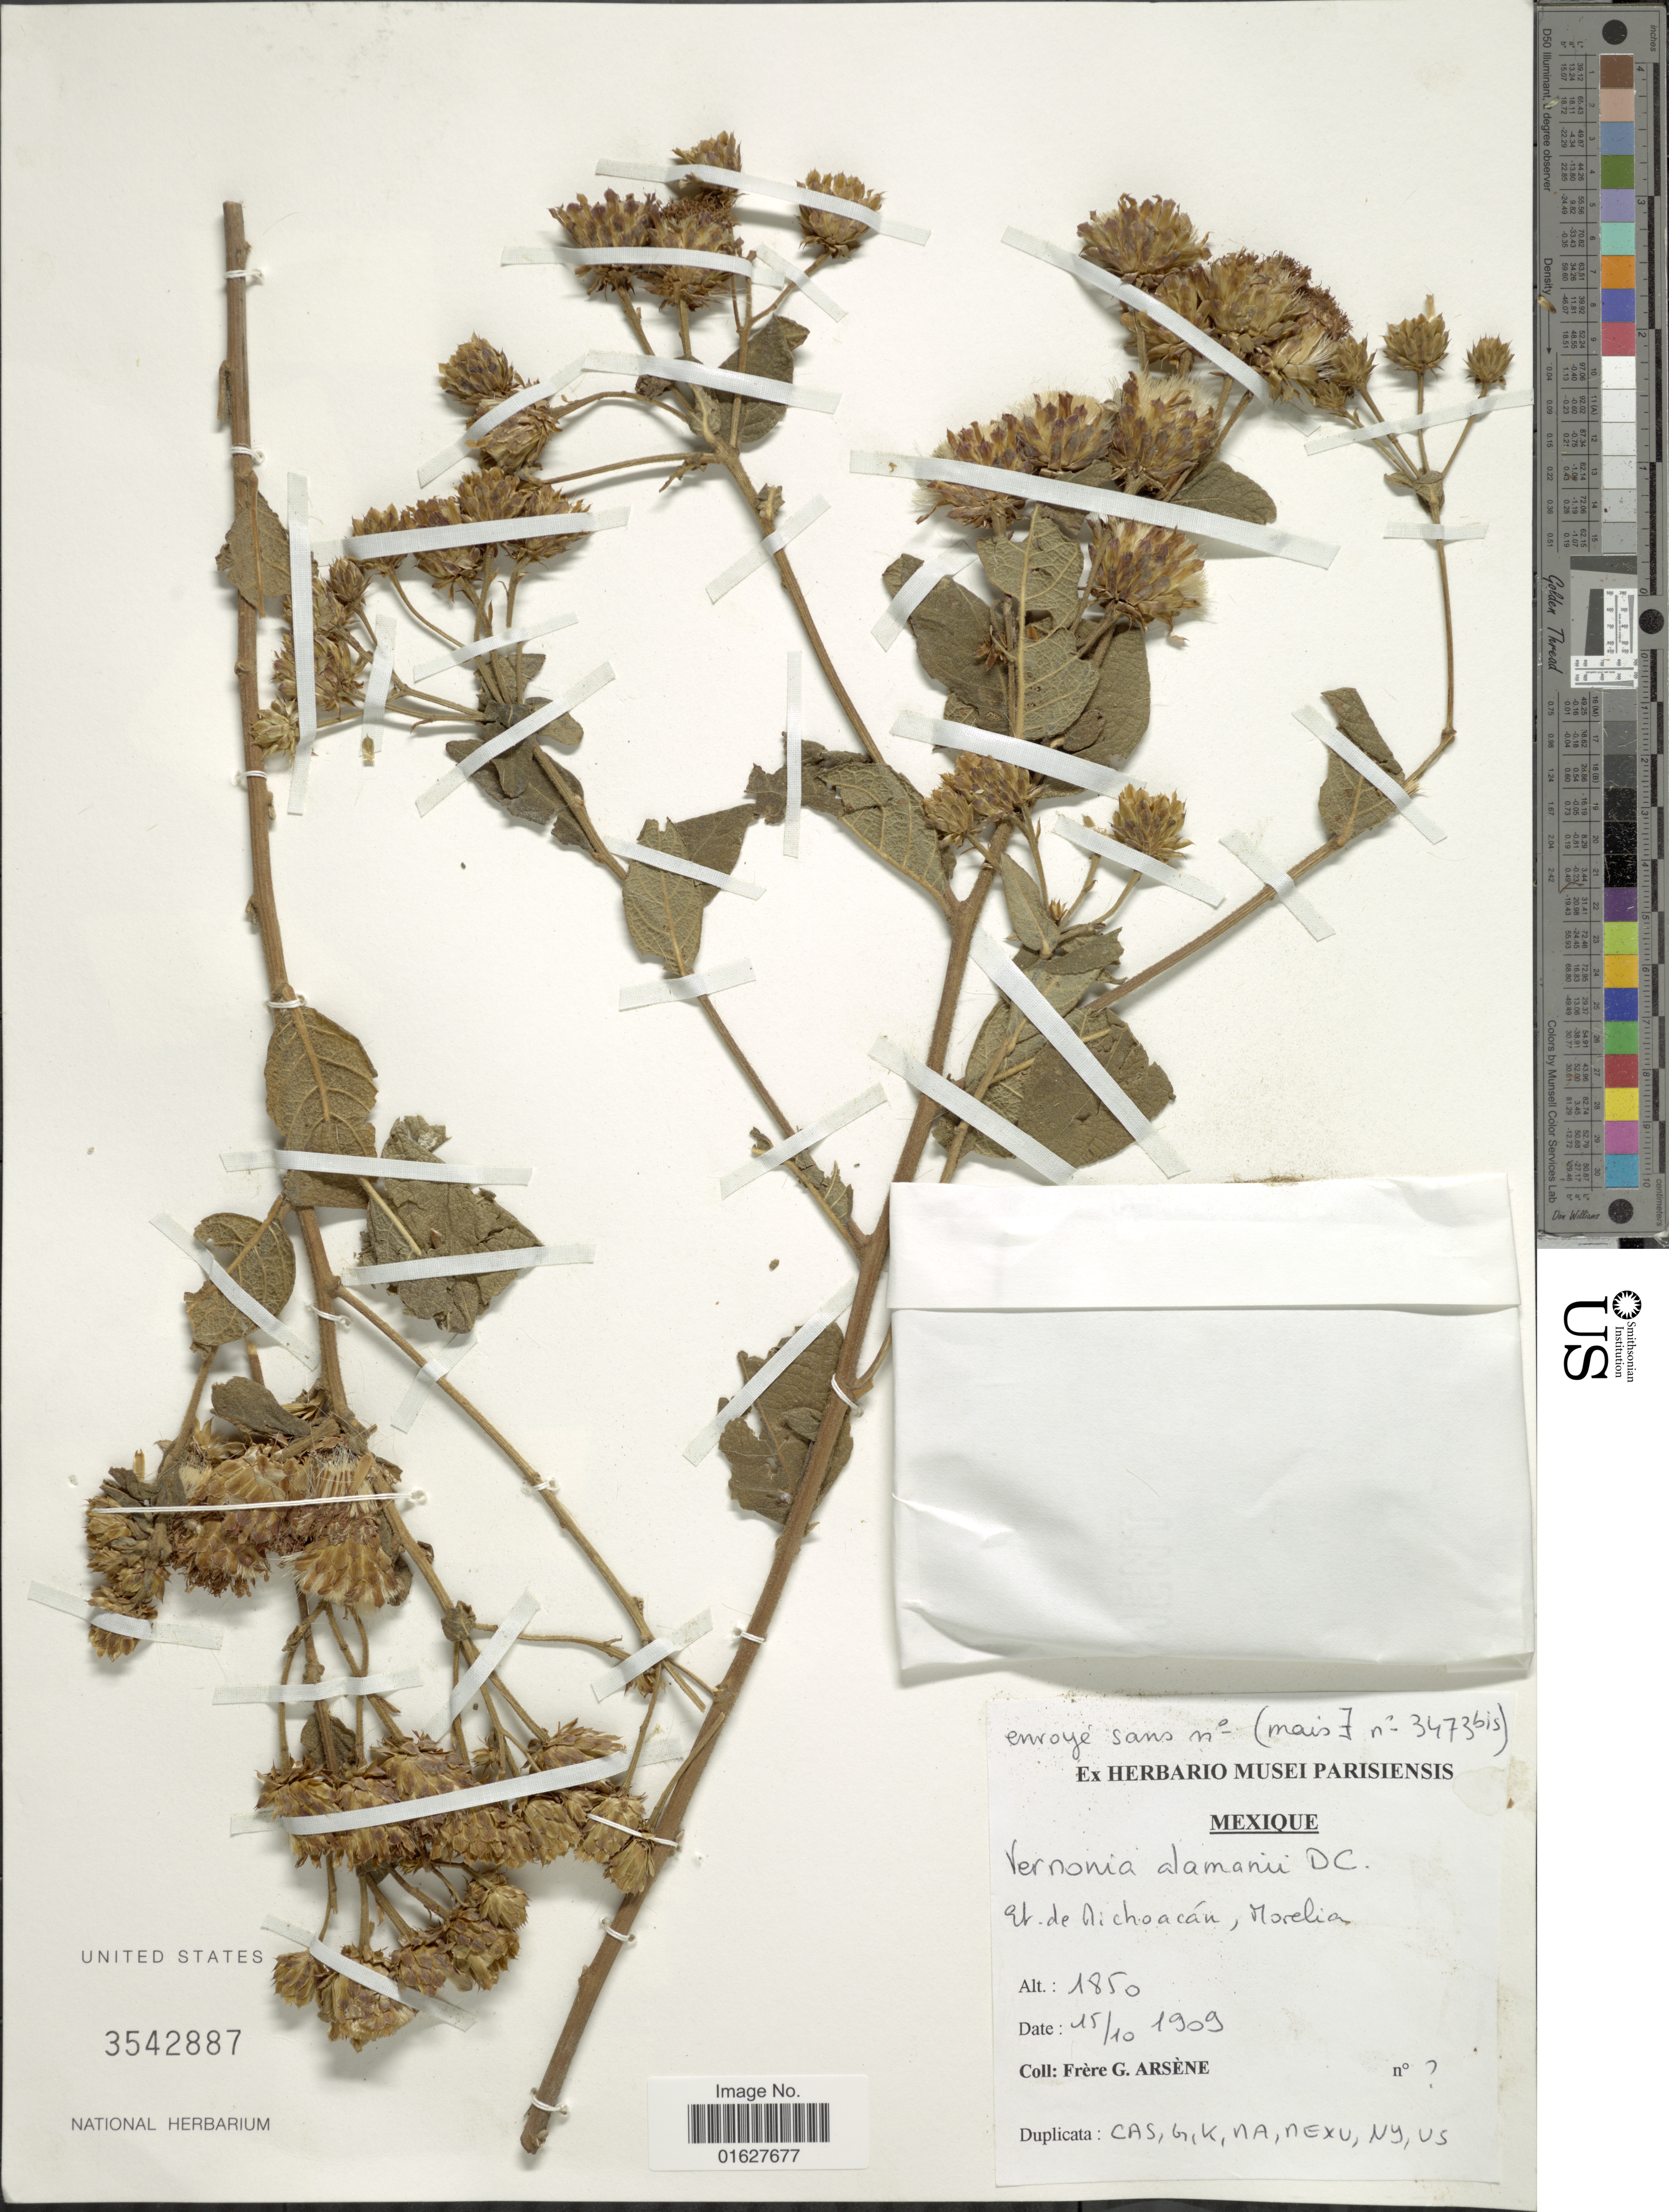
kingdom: Plantae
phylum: Tracheophyta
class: Magnoliopsida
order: Asterales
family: Asteraceae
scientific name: Vickianthus alamanii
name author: (DC.) H. Rob.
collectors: Bro. G. Arsène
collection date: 1909-10-15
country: Mexico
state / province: Michoacán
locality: Mexique. Et. de Michoacan, Morelia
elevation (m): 1850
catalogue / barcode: US 3542887